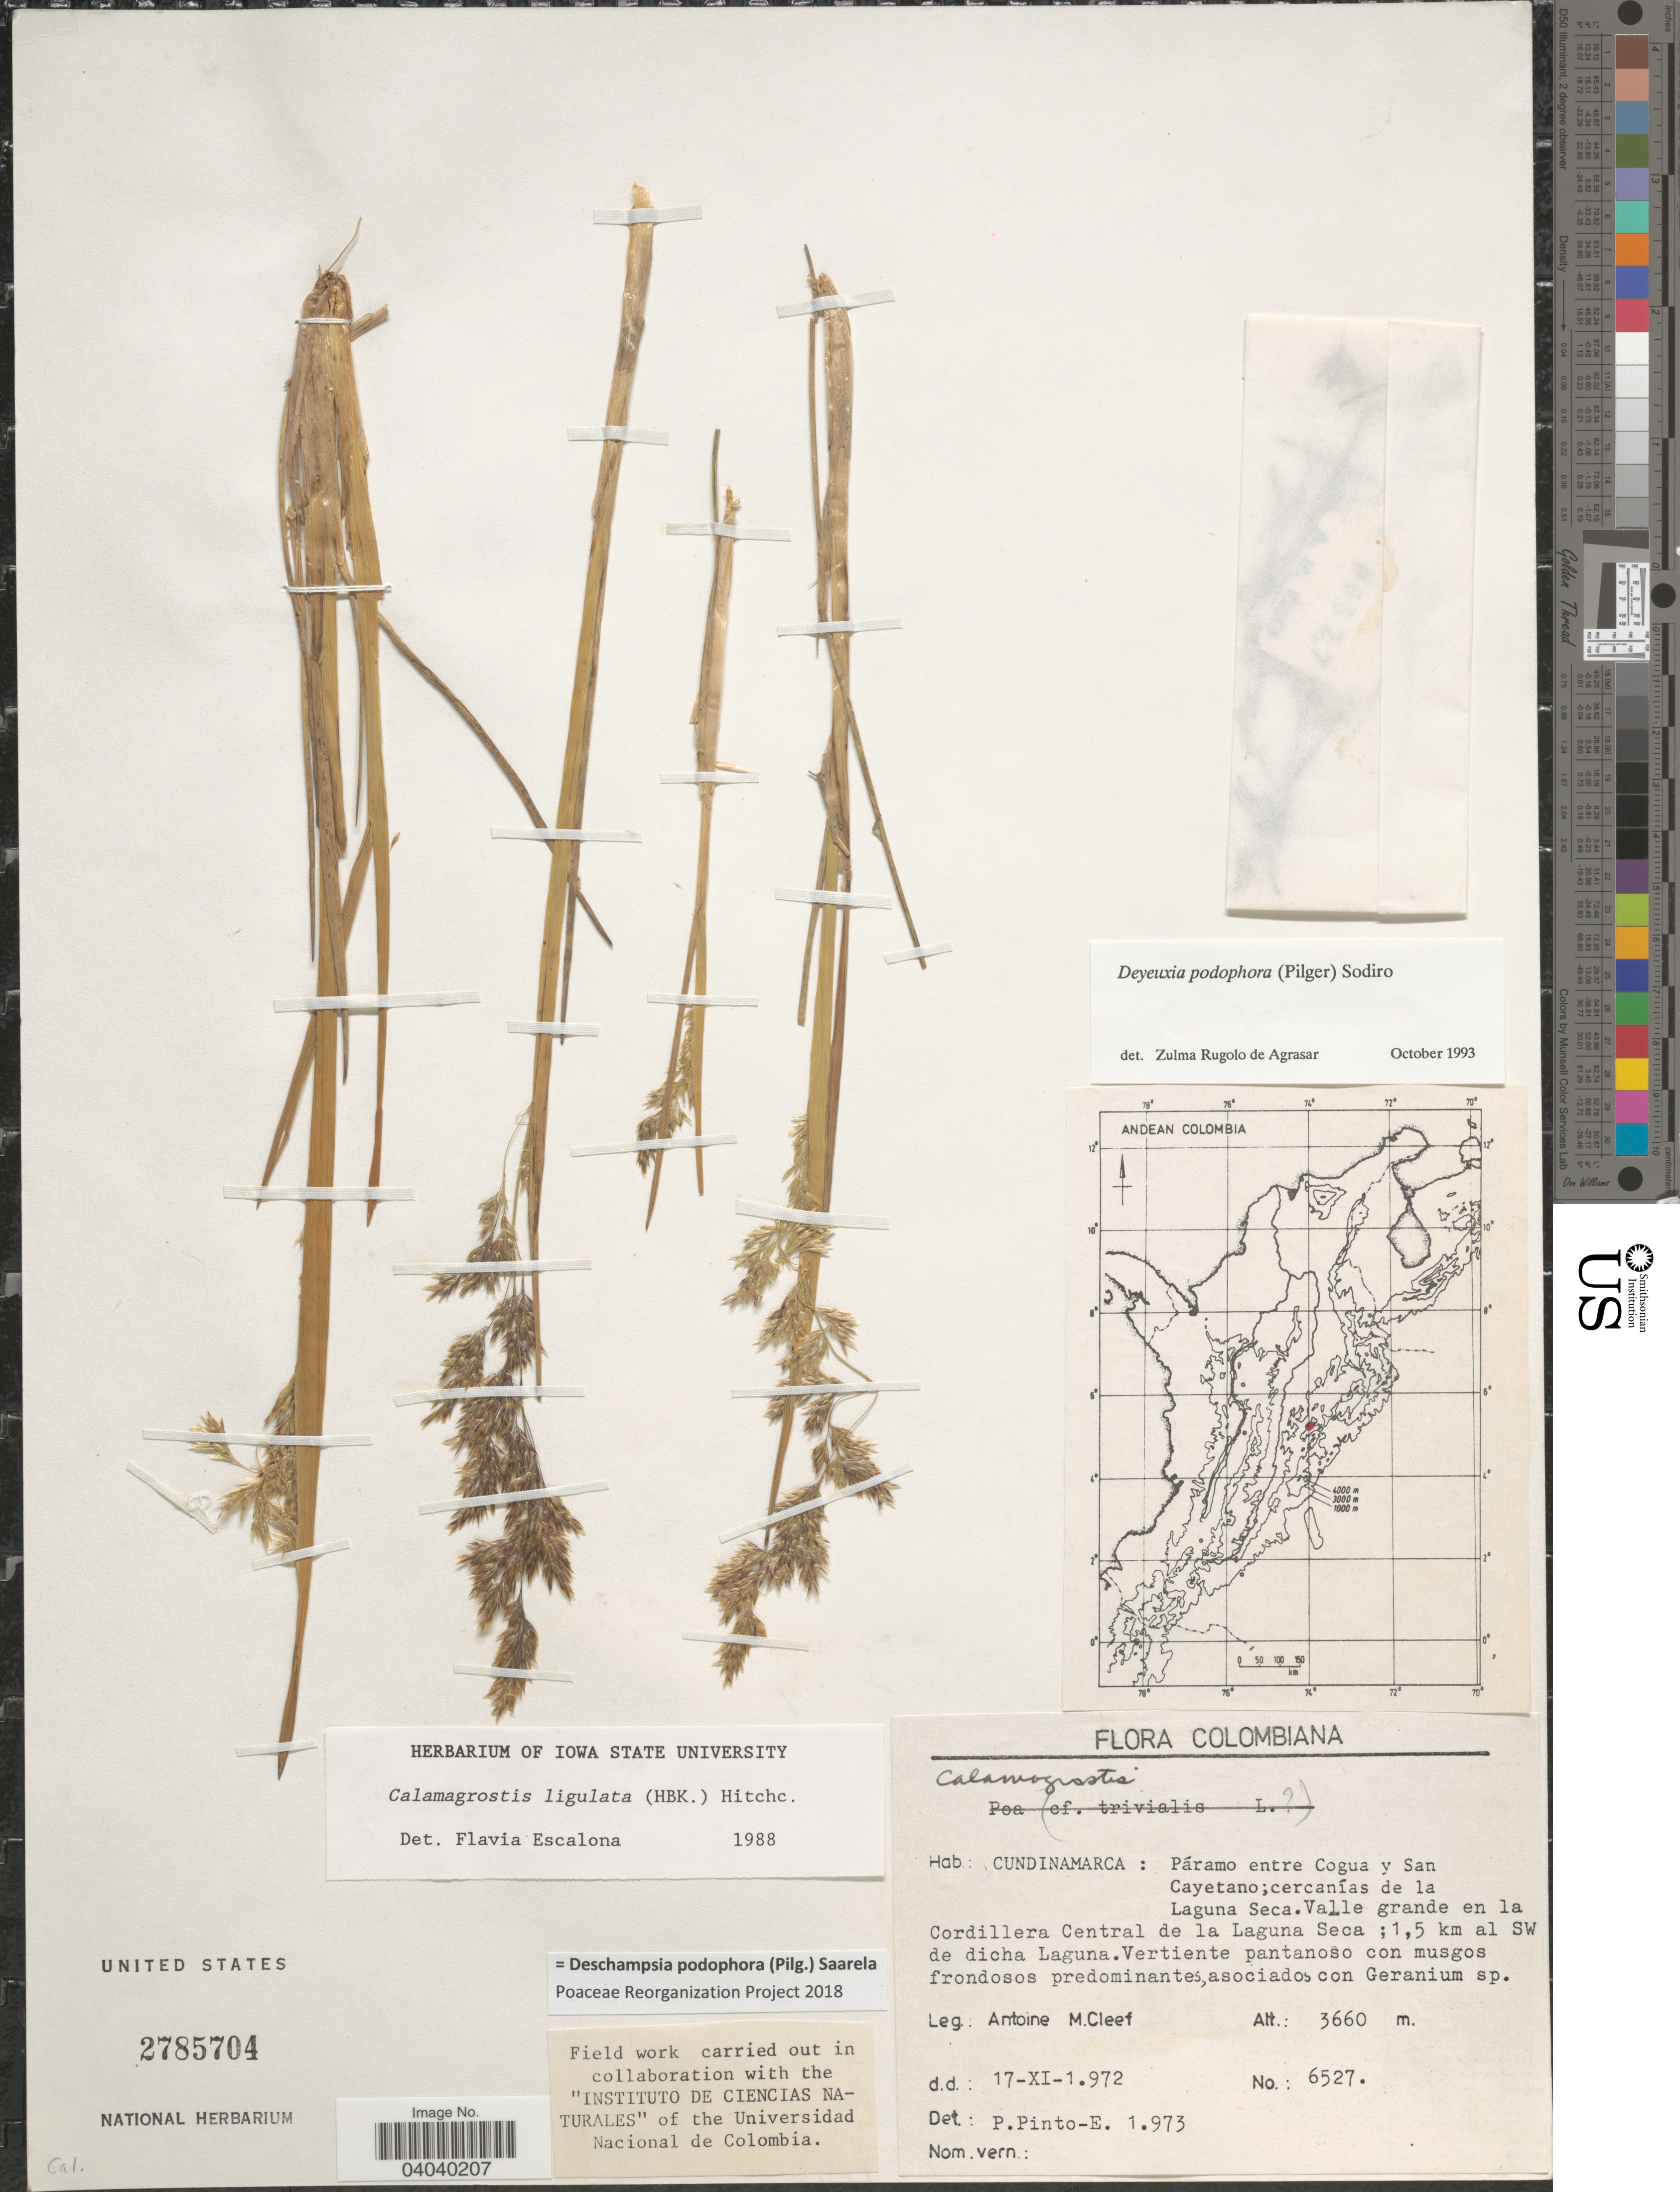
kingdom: Plantae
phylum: Tracheophyta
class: Liliopsida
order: Poales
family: Poaceae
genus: Deschampsia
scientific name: Deschampsia podophora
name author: (Pilg.) Saarela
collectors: A. M. Cleef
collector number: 6527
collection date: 1972-11-17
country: Colombia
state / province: Cundinamarca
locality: Páramo entre Cogua y San Cayetano; cercanías de la Laguna Seca. Valle grande en la Cordillera Central de la Laguna Seca; 1.5 km al SW de dicha Laguna.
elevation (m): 3660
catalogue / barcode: US 2785704